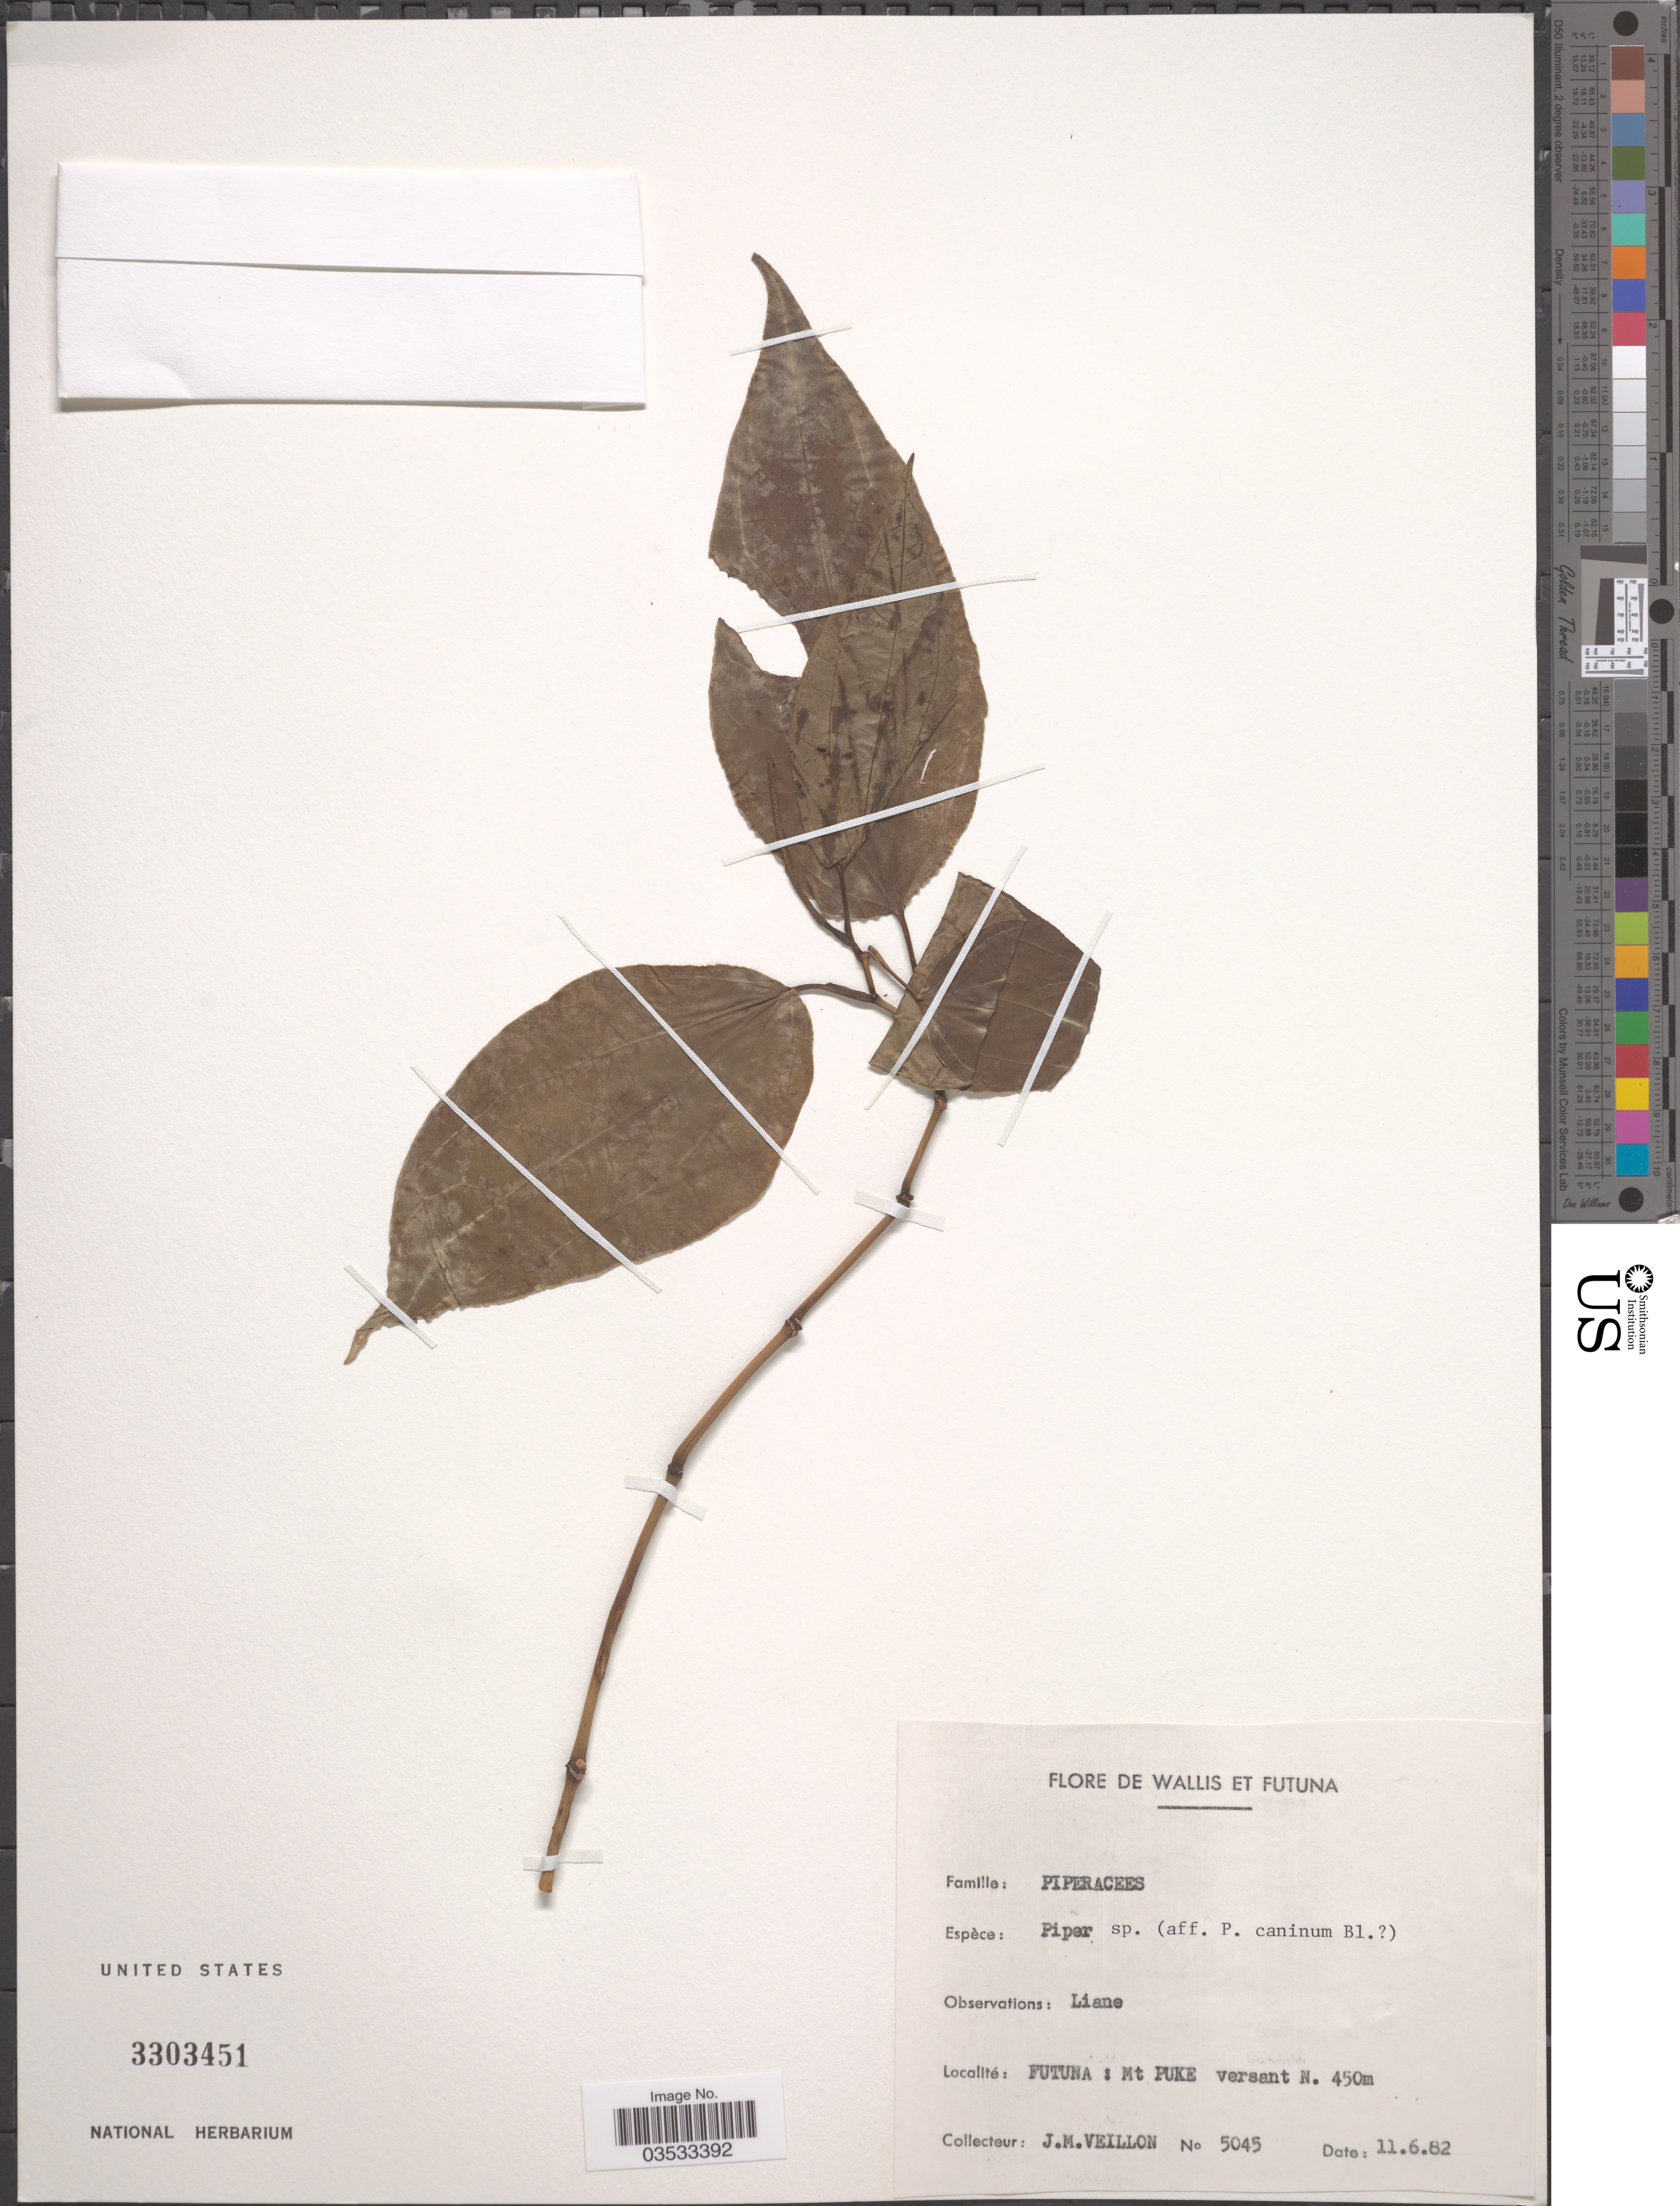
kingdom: Plantae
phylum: Tracheophyta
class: Magnoliopsida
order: Piperales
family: Piperaceae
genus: Piper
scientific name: Piper caninum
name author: Blume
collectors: J. Veillon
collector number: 5045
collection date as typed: Transcribed d/m/y: 11/6/82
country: Wallis and Futuna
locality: Futuna: Mt. Puke versant N.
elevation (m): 450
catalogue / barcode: US 3303451